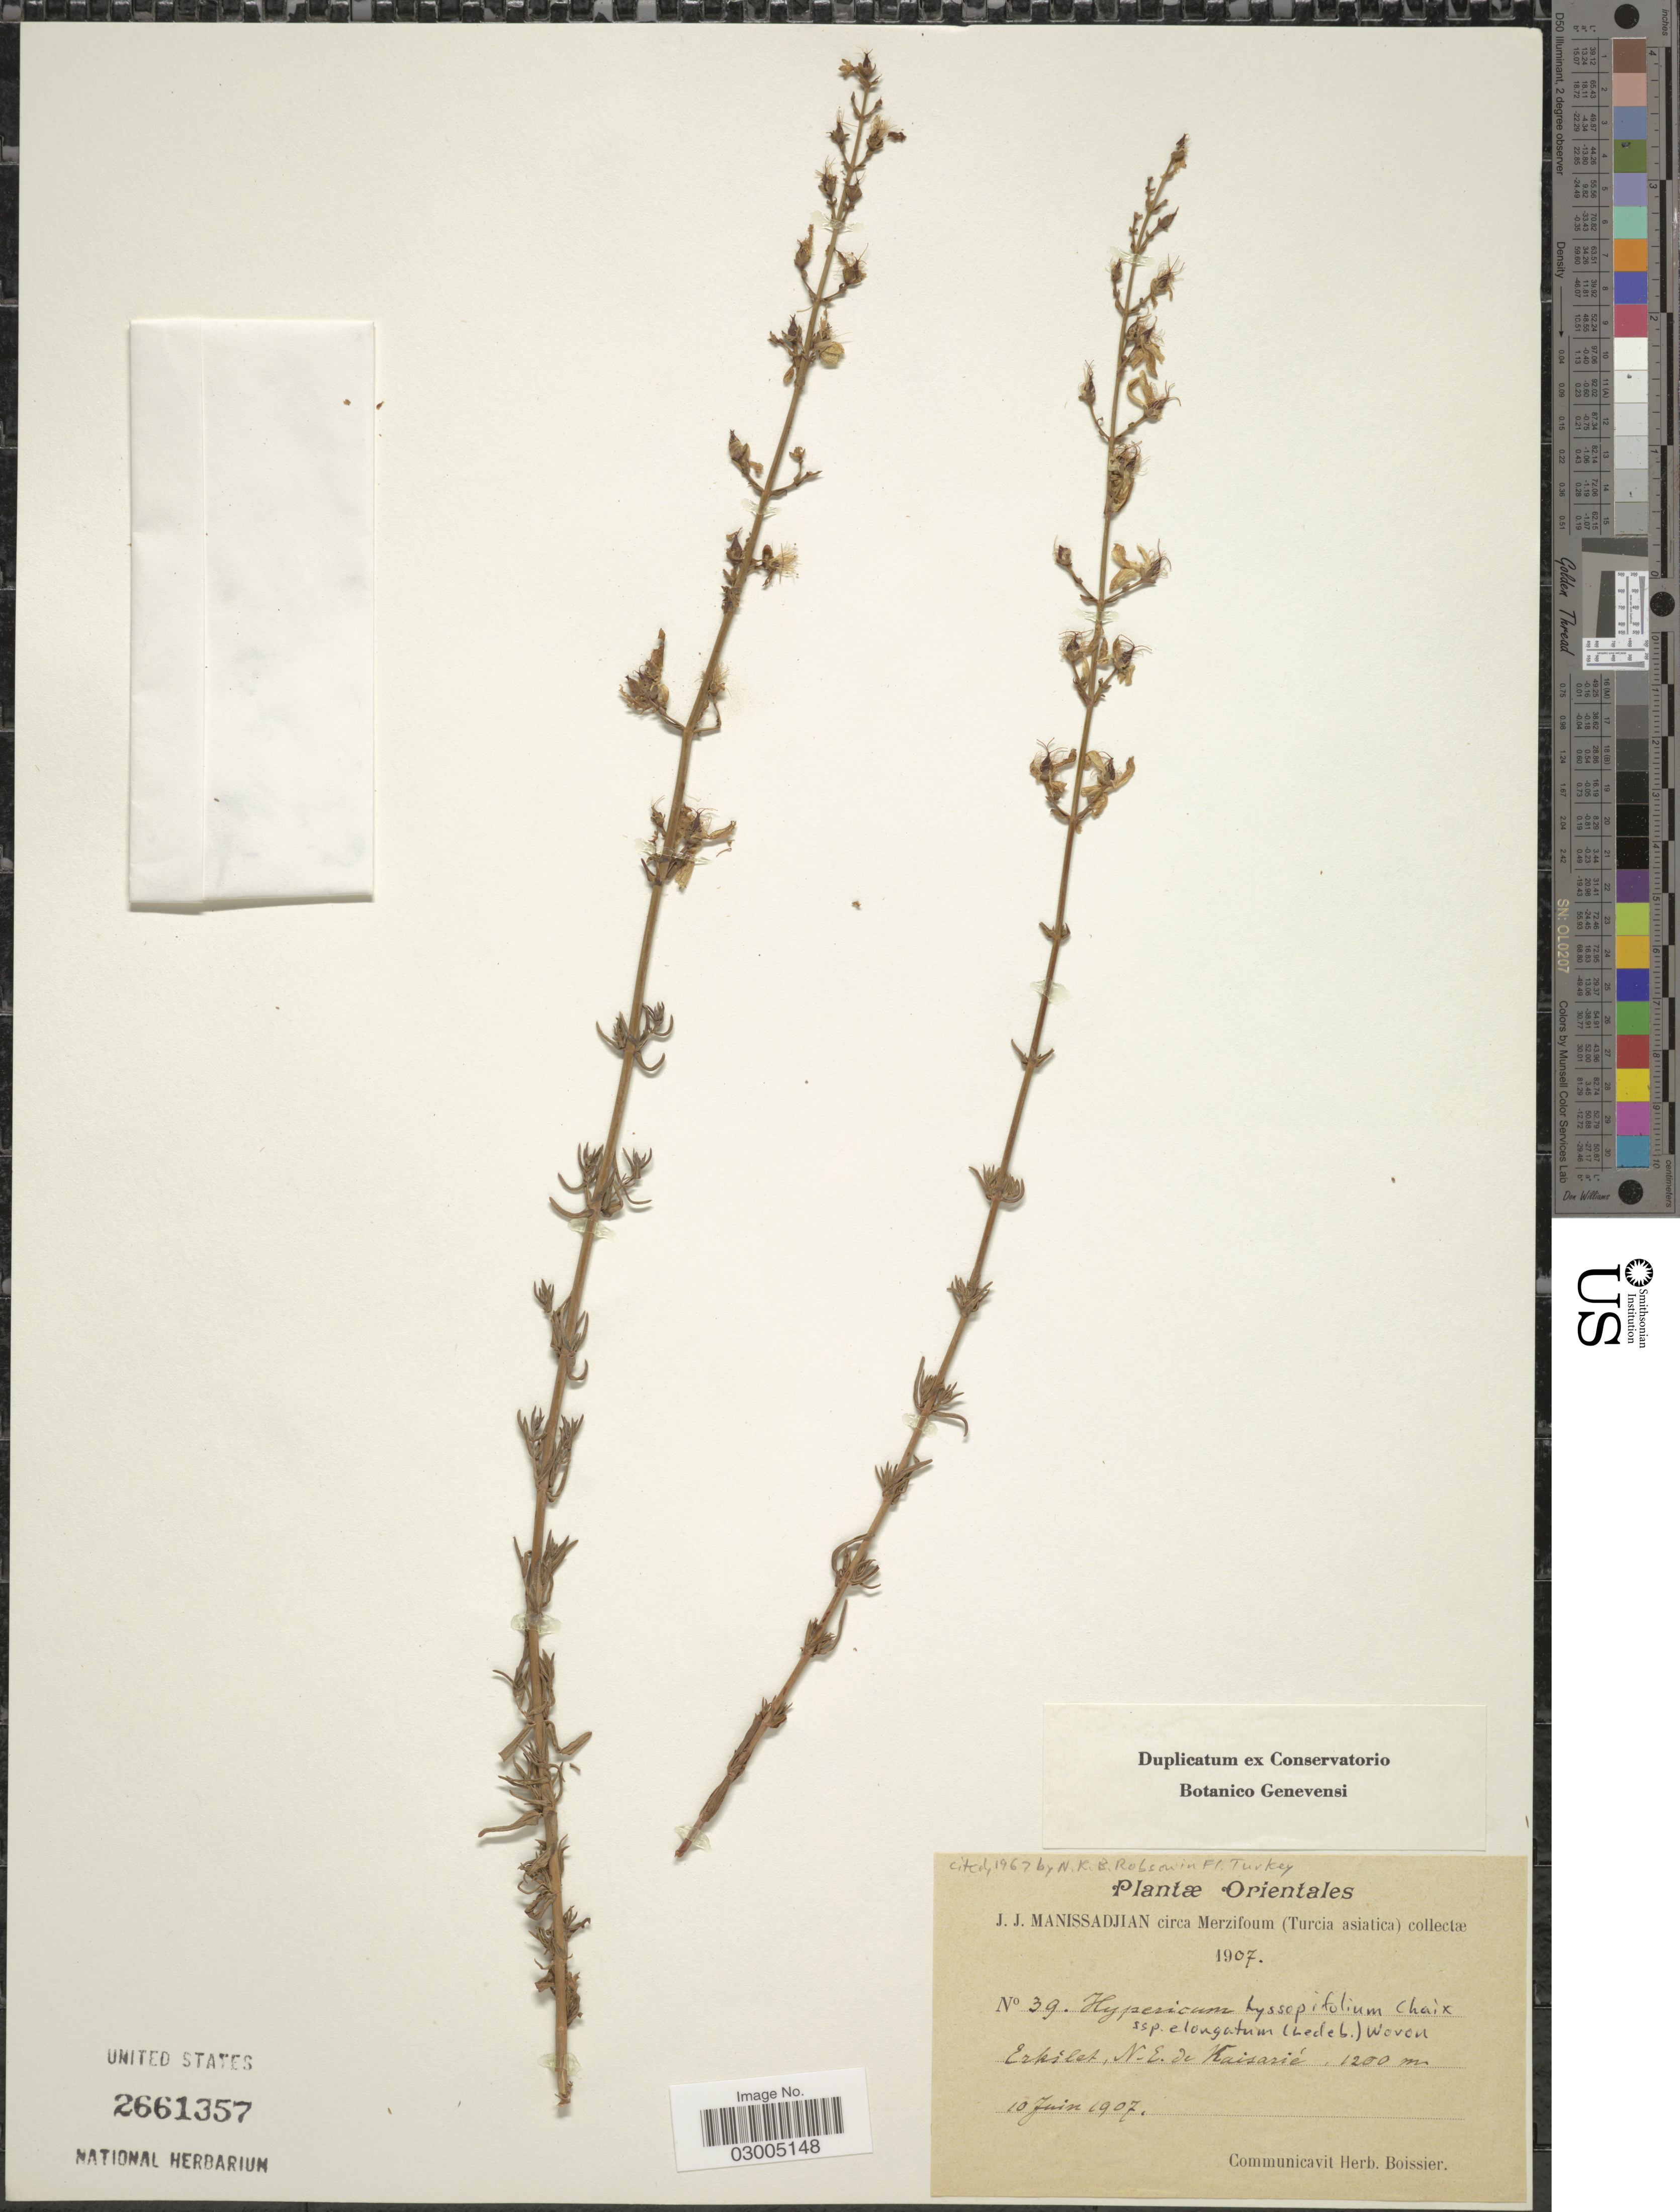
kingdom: Plantae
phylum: Tracheophyta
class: Magnoliopsida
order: Malpighiales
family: Hypericaceae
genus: Hypericum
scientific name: Hypericum hyssopifolium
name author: Chaix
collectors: J. Manissadjian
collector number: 39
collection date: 1907-06-10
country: Turkey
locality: Merzifoum (Turcia asiatica). Erskilet, N.E. de Kaisarié.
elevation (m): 1200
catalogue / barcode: US 2661357